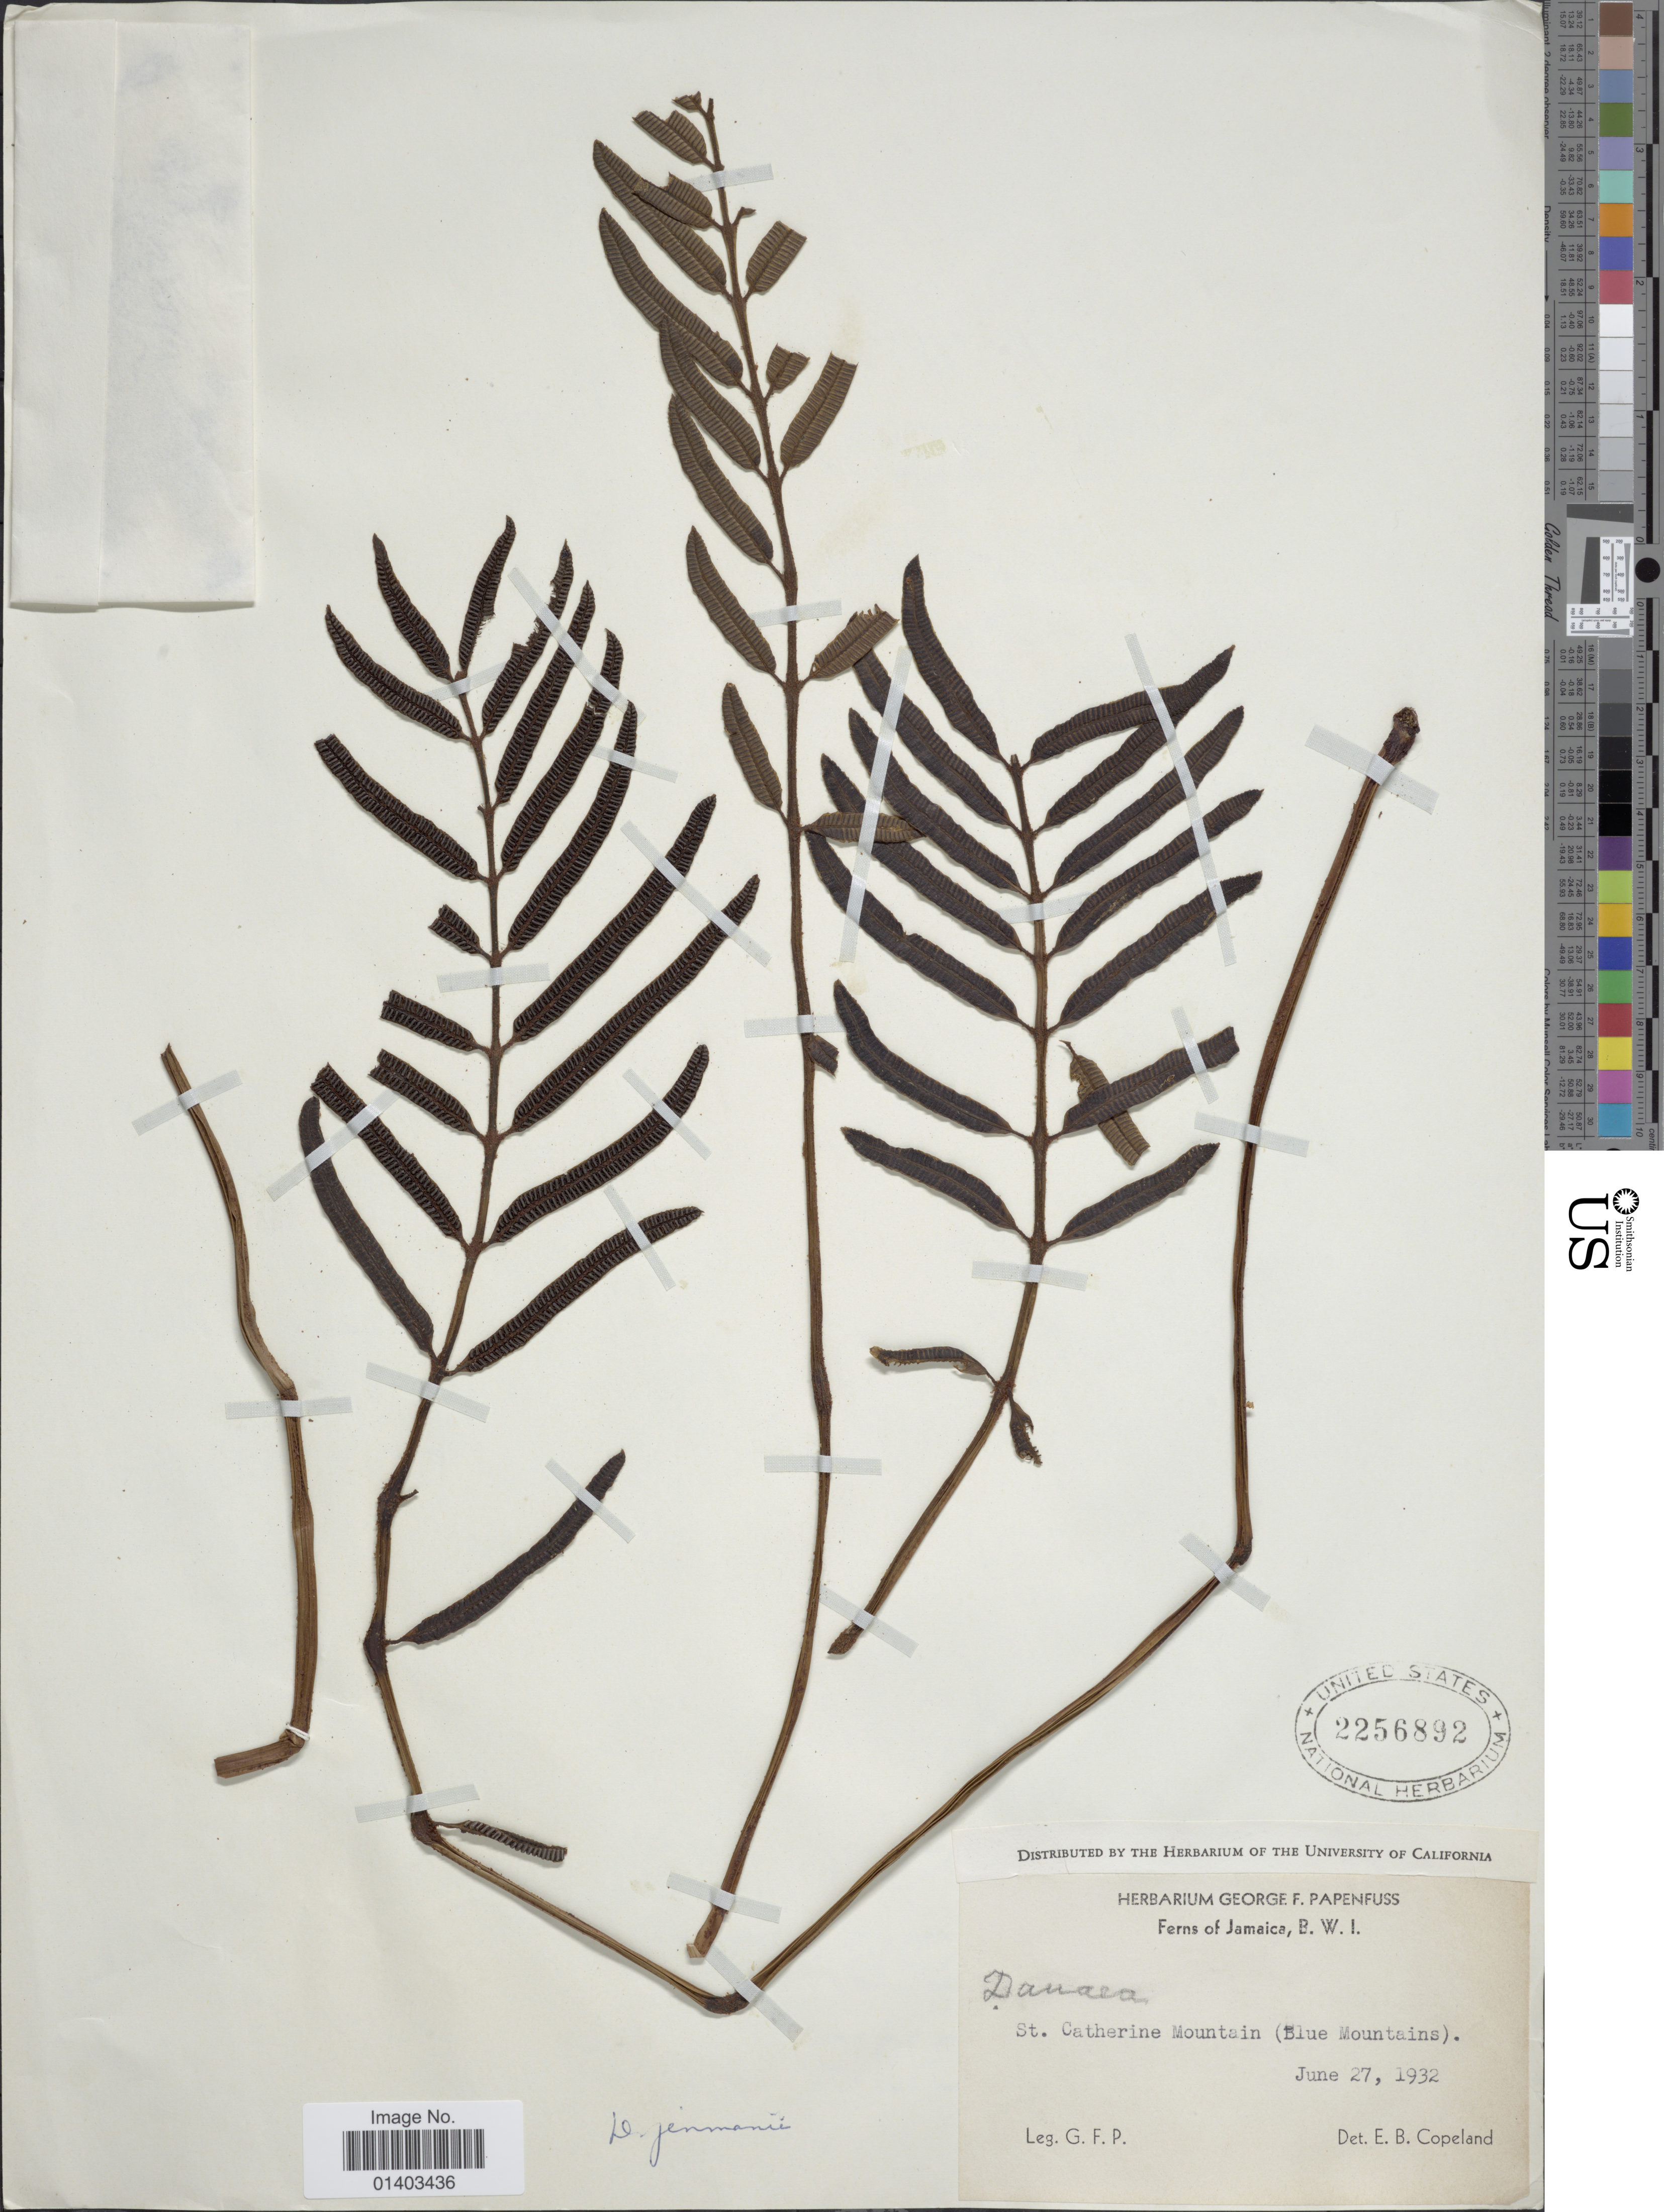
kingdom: Plantae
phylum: Tracheophyta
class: Polypodiopsida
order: Marattiales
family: Marattiaceae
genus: Danaea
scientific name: Danaea x jenmanii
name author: Underw.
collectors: G. Papenfuss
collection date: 1932-06-27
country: Jamaica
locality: St catherine's Mountain (Blue Mountains)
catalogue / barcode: US 2256892